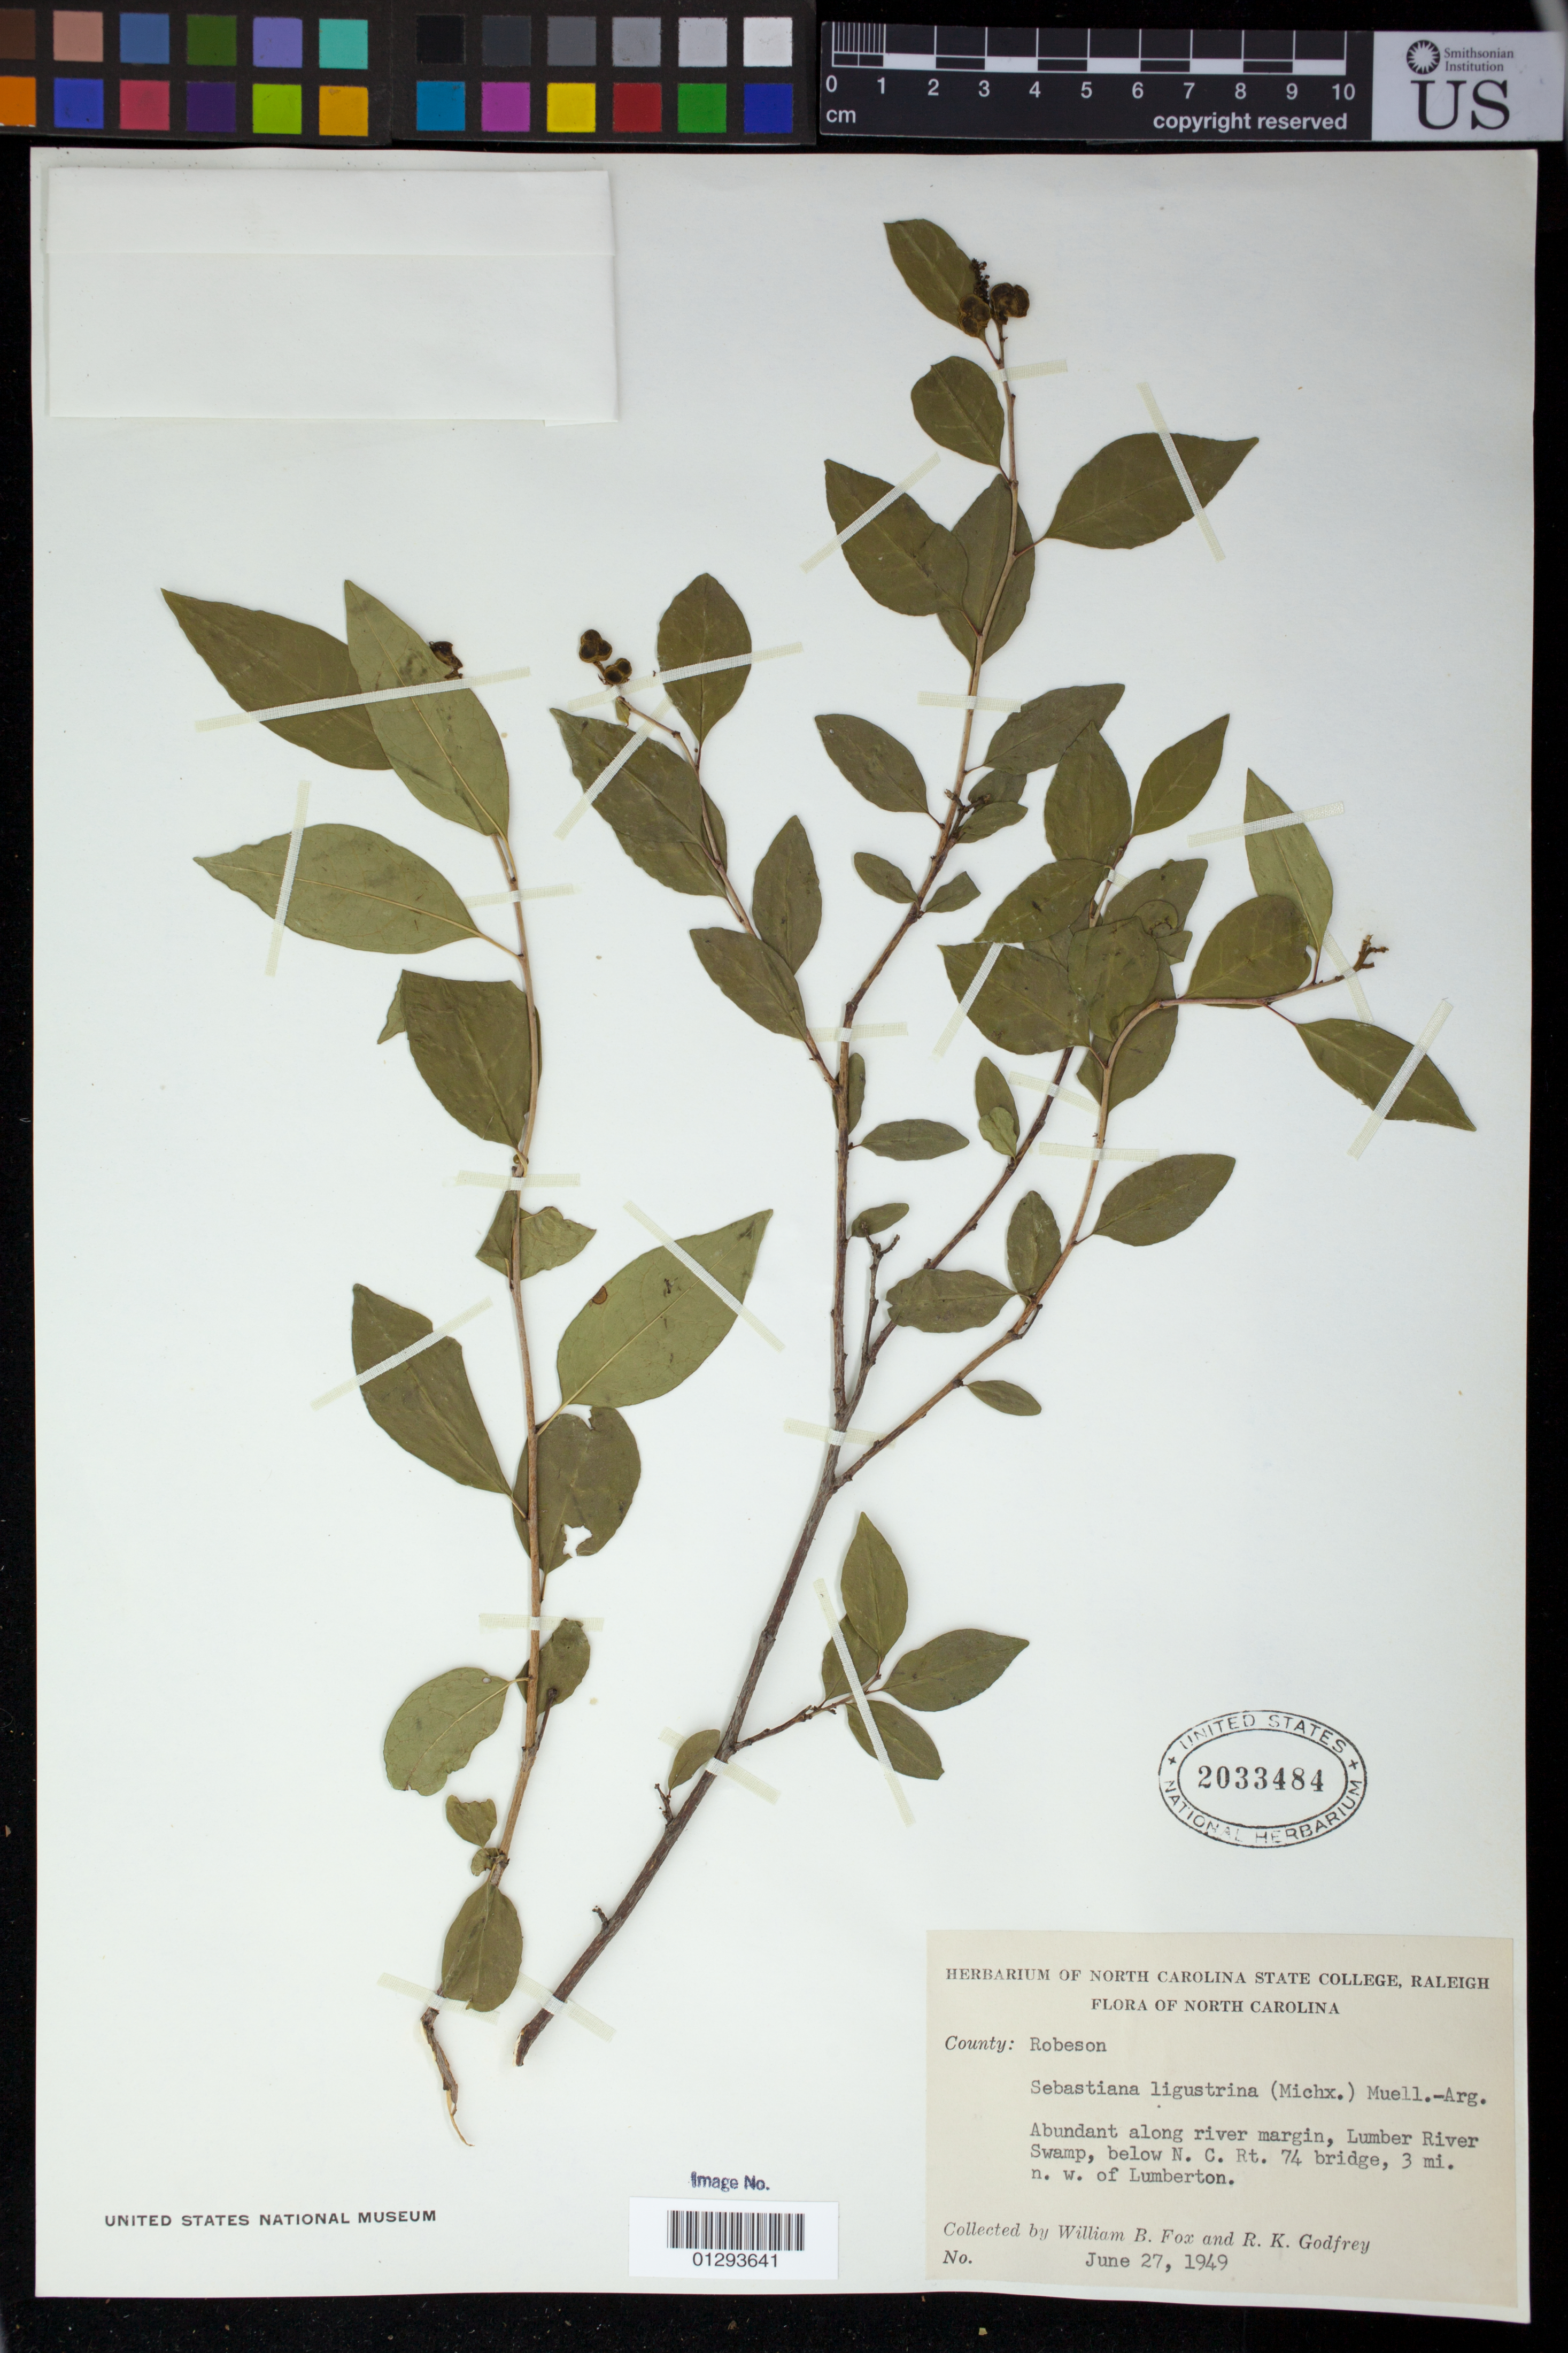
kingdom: Plantae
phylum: Tracheophyta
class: Magnoliopsida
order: Malpighiales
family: Euphorbiaceae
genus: Sebastiania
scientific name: Sebastiania fruticosa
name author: (Bartram) Fernald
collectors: W. B. Fox & R. K. Godfrey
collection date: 1949-06-27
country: United States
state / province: North Carolina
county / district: Robeson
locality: Lumber River Swamp, below N.C. Rt. 74 bridge, 3 mi. N.W. of Lumberton.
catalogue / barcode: US 2033484